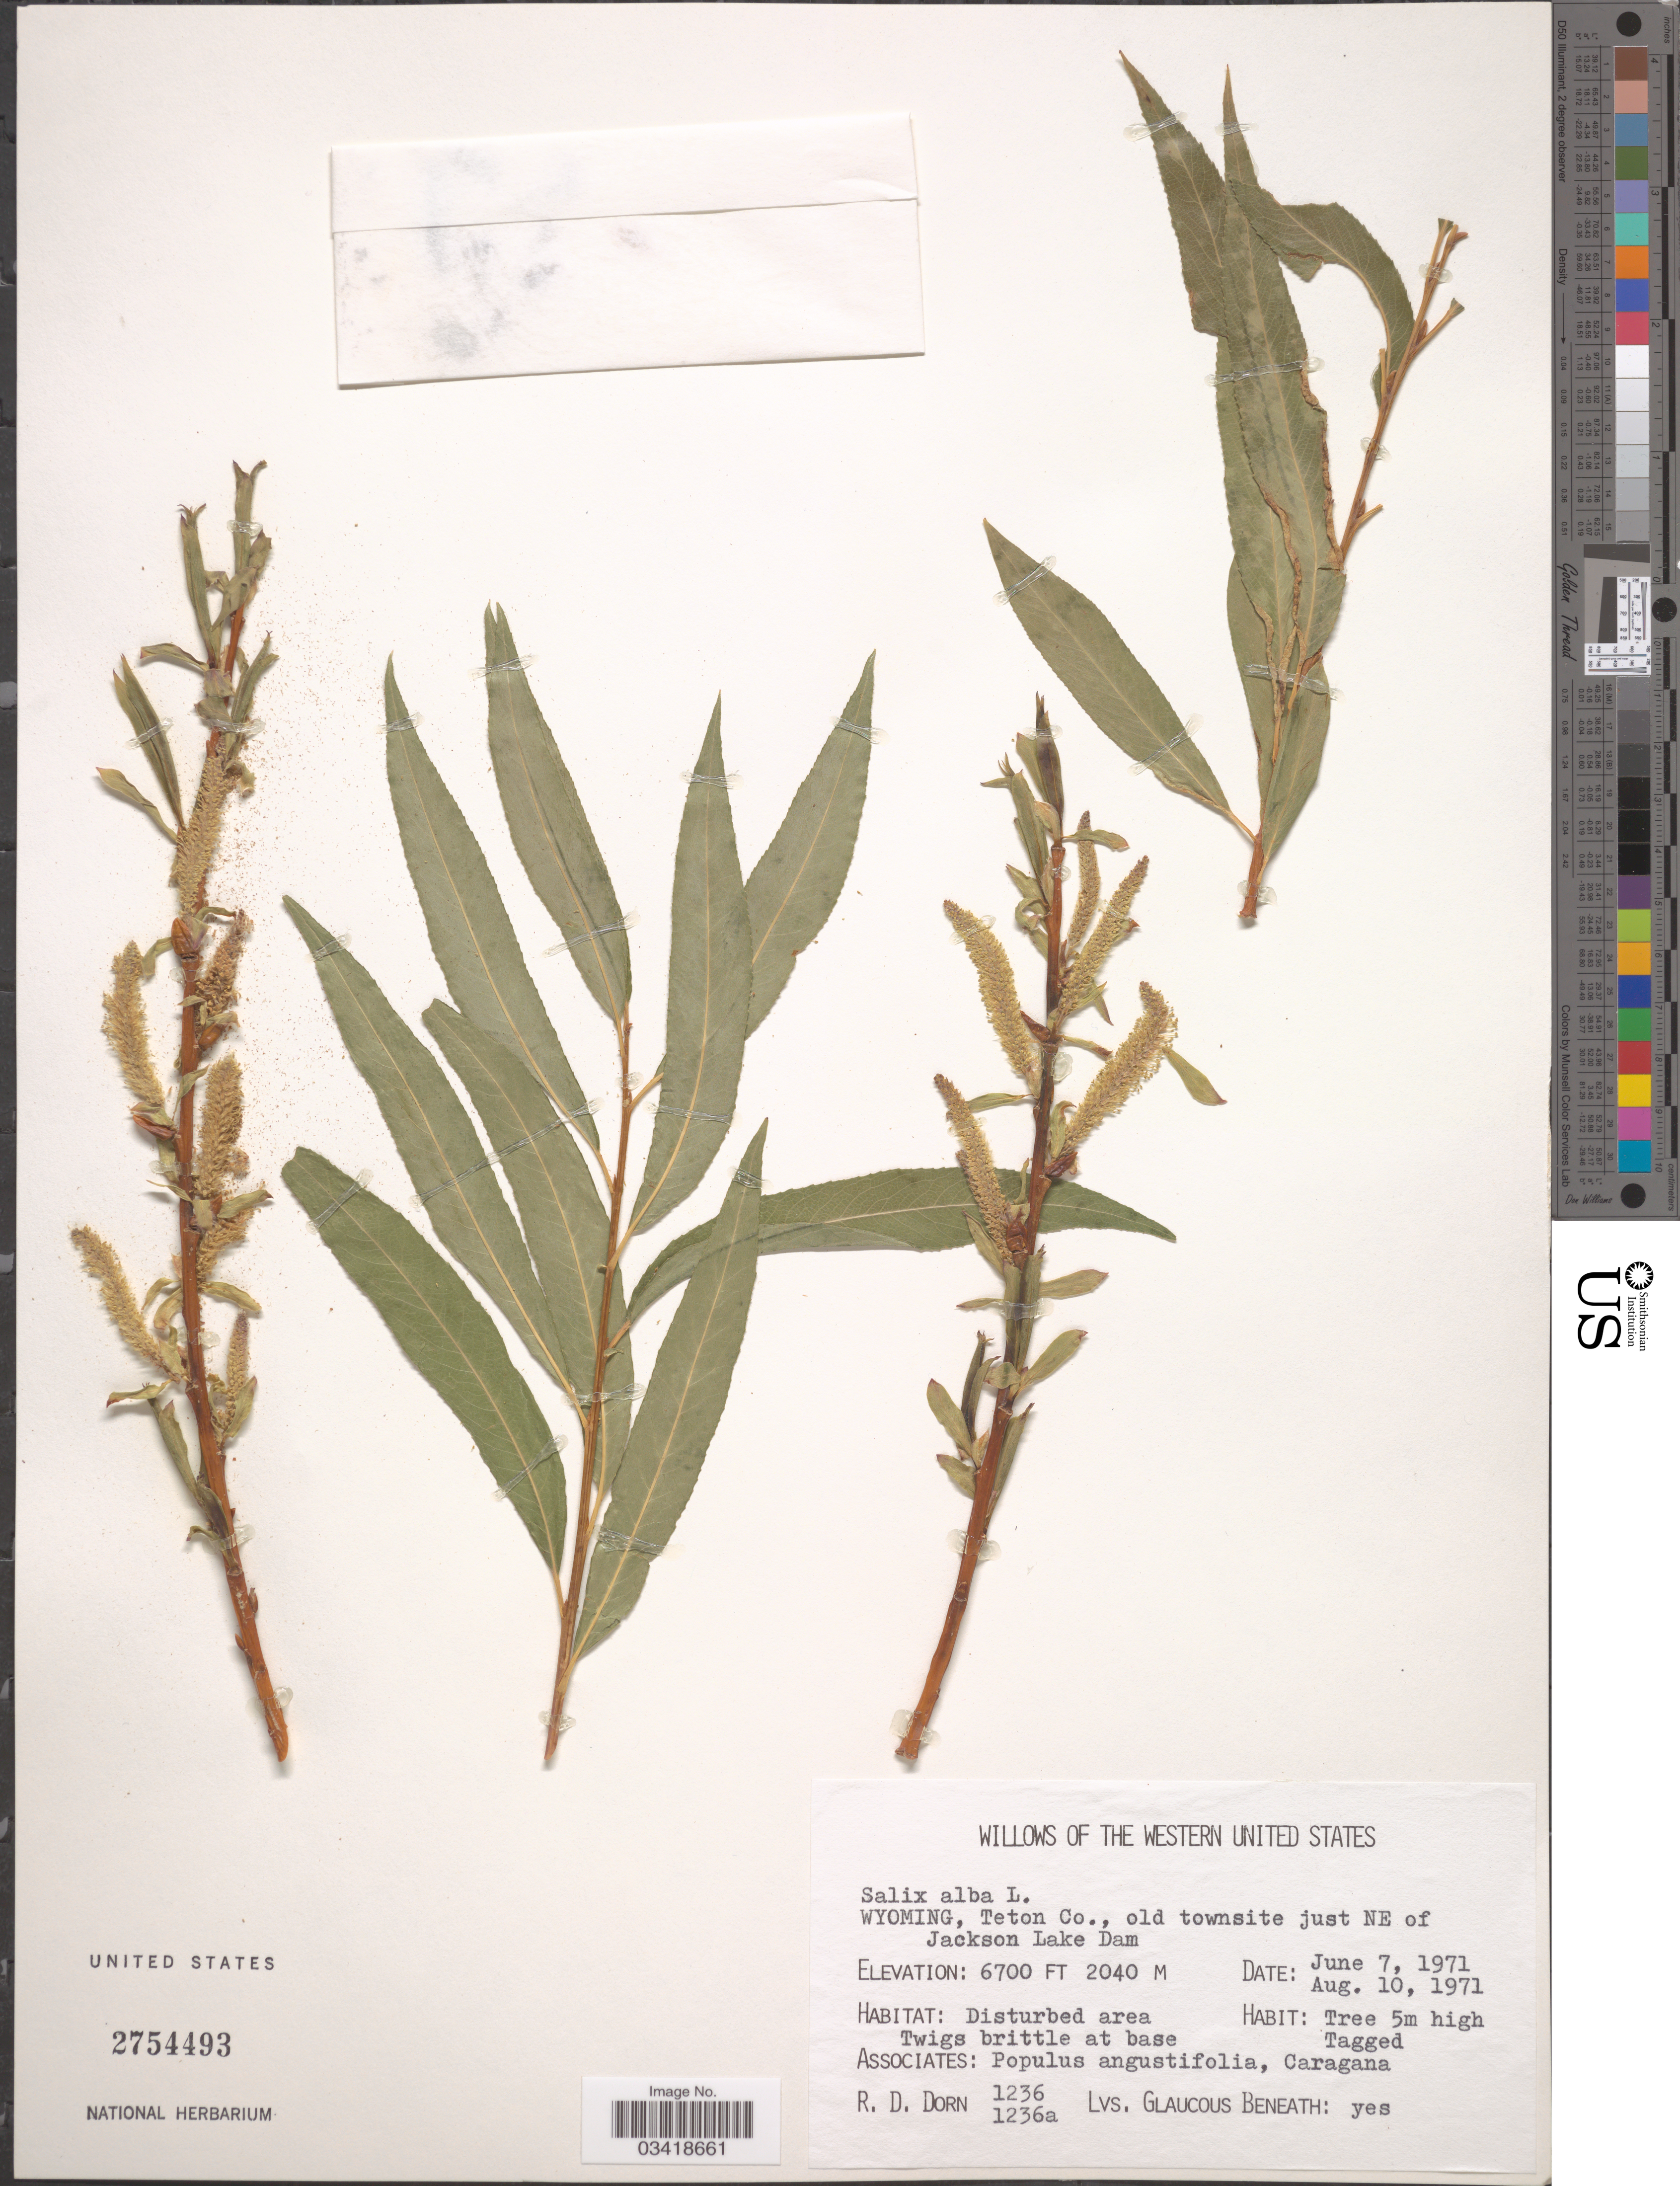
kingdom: Plantae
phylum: Tracheophyta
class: Magnoliopsida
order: Malpighiales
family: Salicaceae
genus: Salix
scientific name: Salix alba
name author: L.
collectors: R. D. Dorn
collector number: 1236/1236a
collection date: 1971-06-07/1971-08-10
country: United States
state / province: Wyoming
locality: Western United States. Teton Co., old townsite just NE of Jackson Lake Dam.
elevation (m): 2042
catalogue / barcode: US 2754493